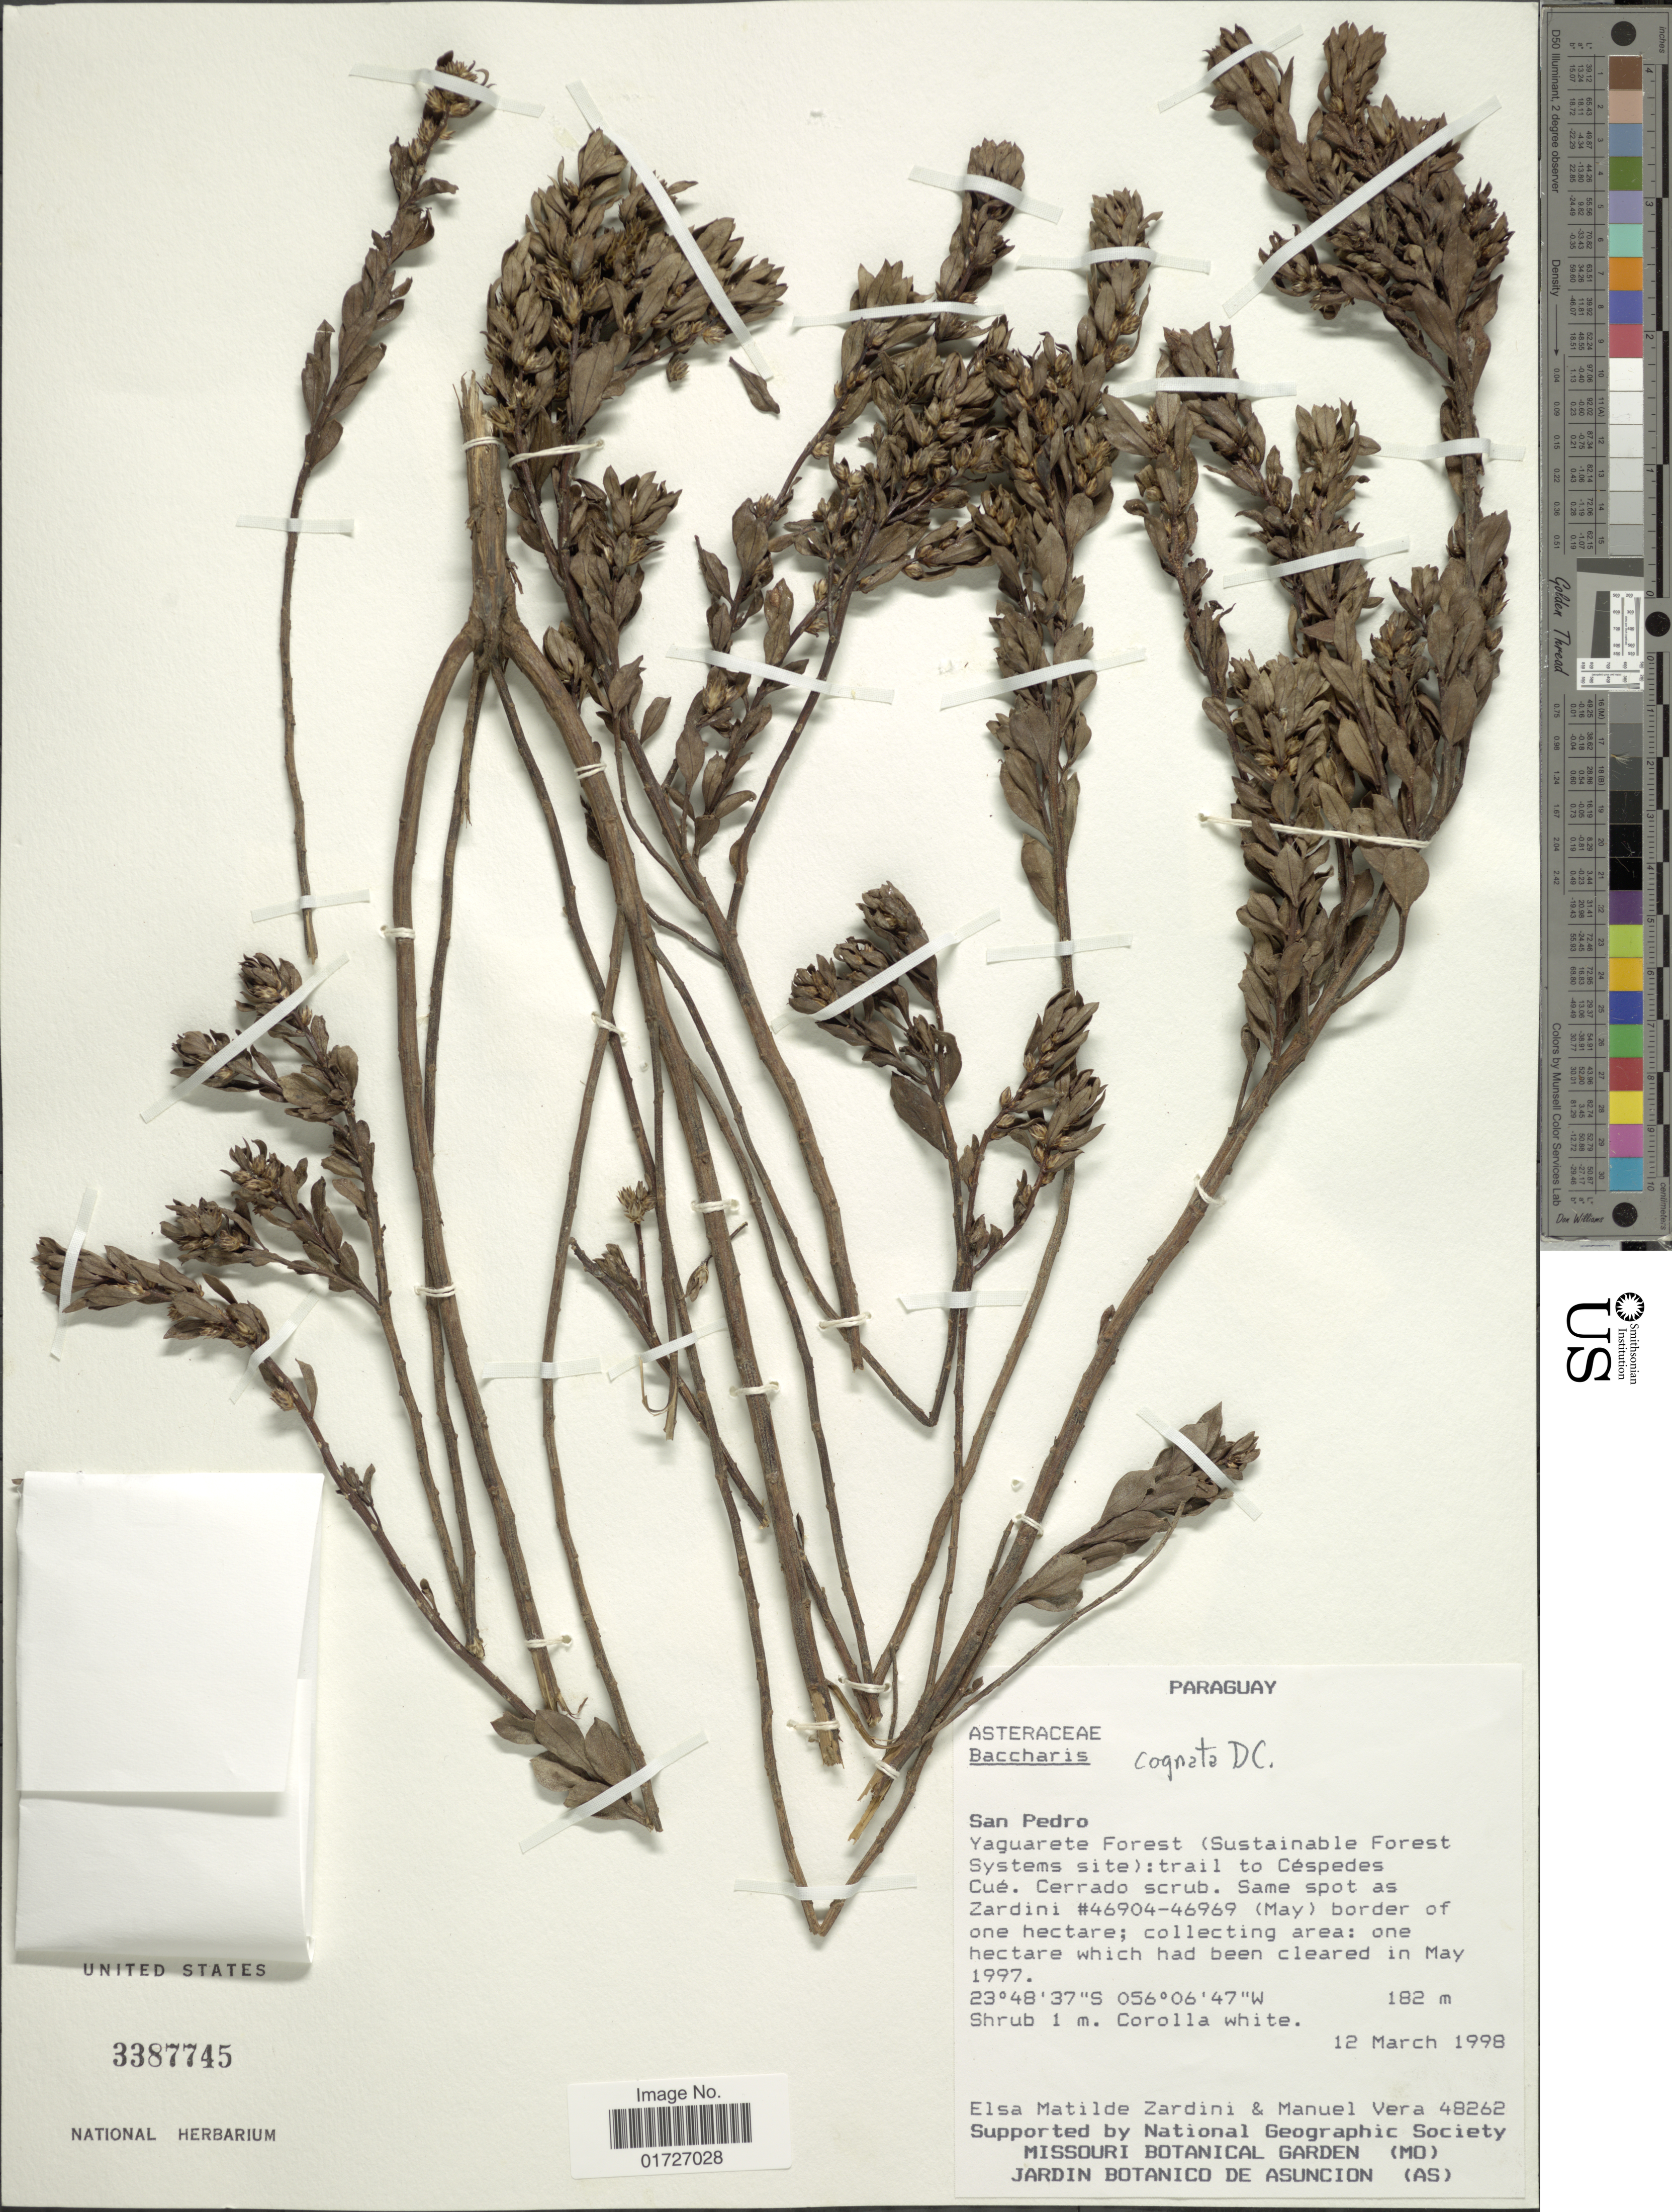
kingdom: Plantae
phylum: Tracheophyta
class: Magnoliopsida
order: Asterales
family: Asteraceae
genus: Baccharis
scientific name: Baccharis sp.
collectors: E. M. Zardini & M. Vera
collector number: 48262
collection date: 1998-03-12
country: Paraguay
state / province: San Pedro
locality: Yaguarete Forest (Sustainable Forest Systems site): trail to Céspedes Cué.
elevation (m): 182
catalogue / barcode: US 3387745